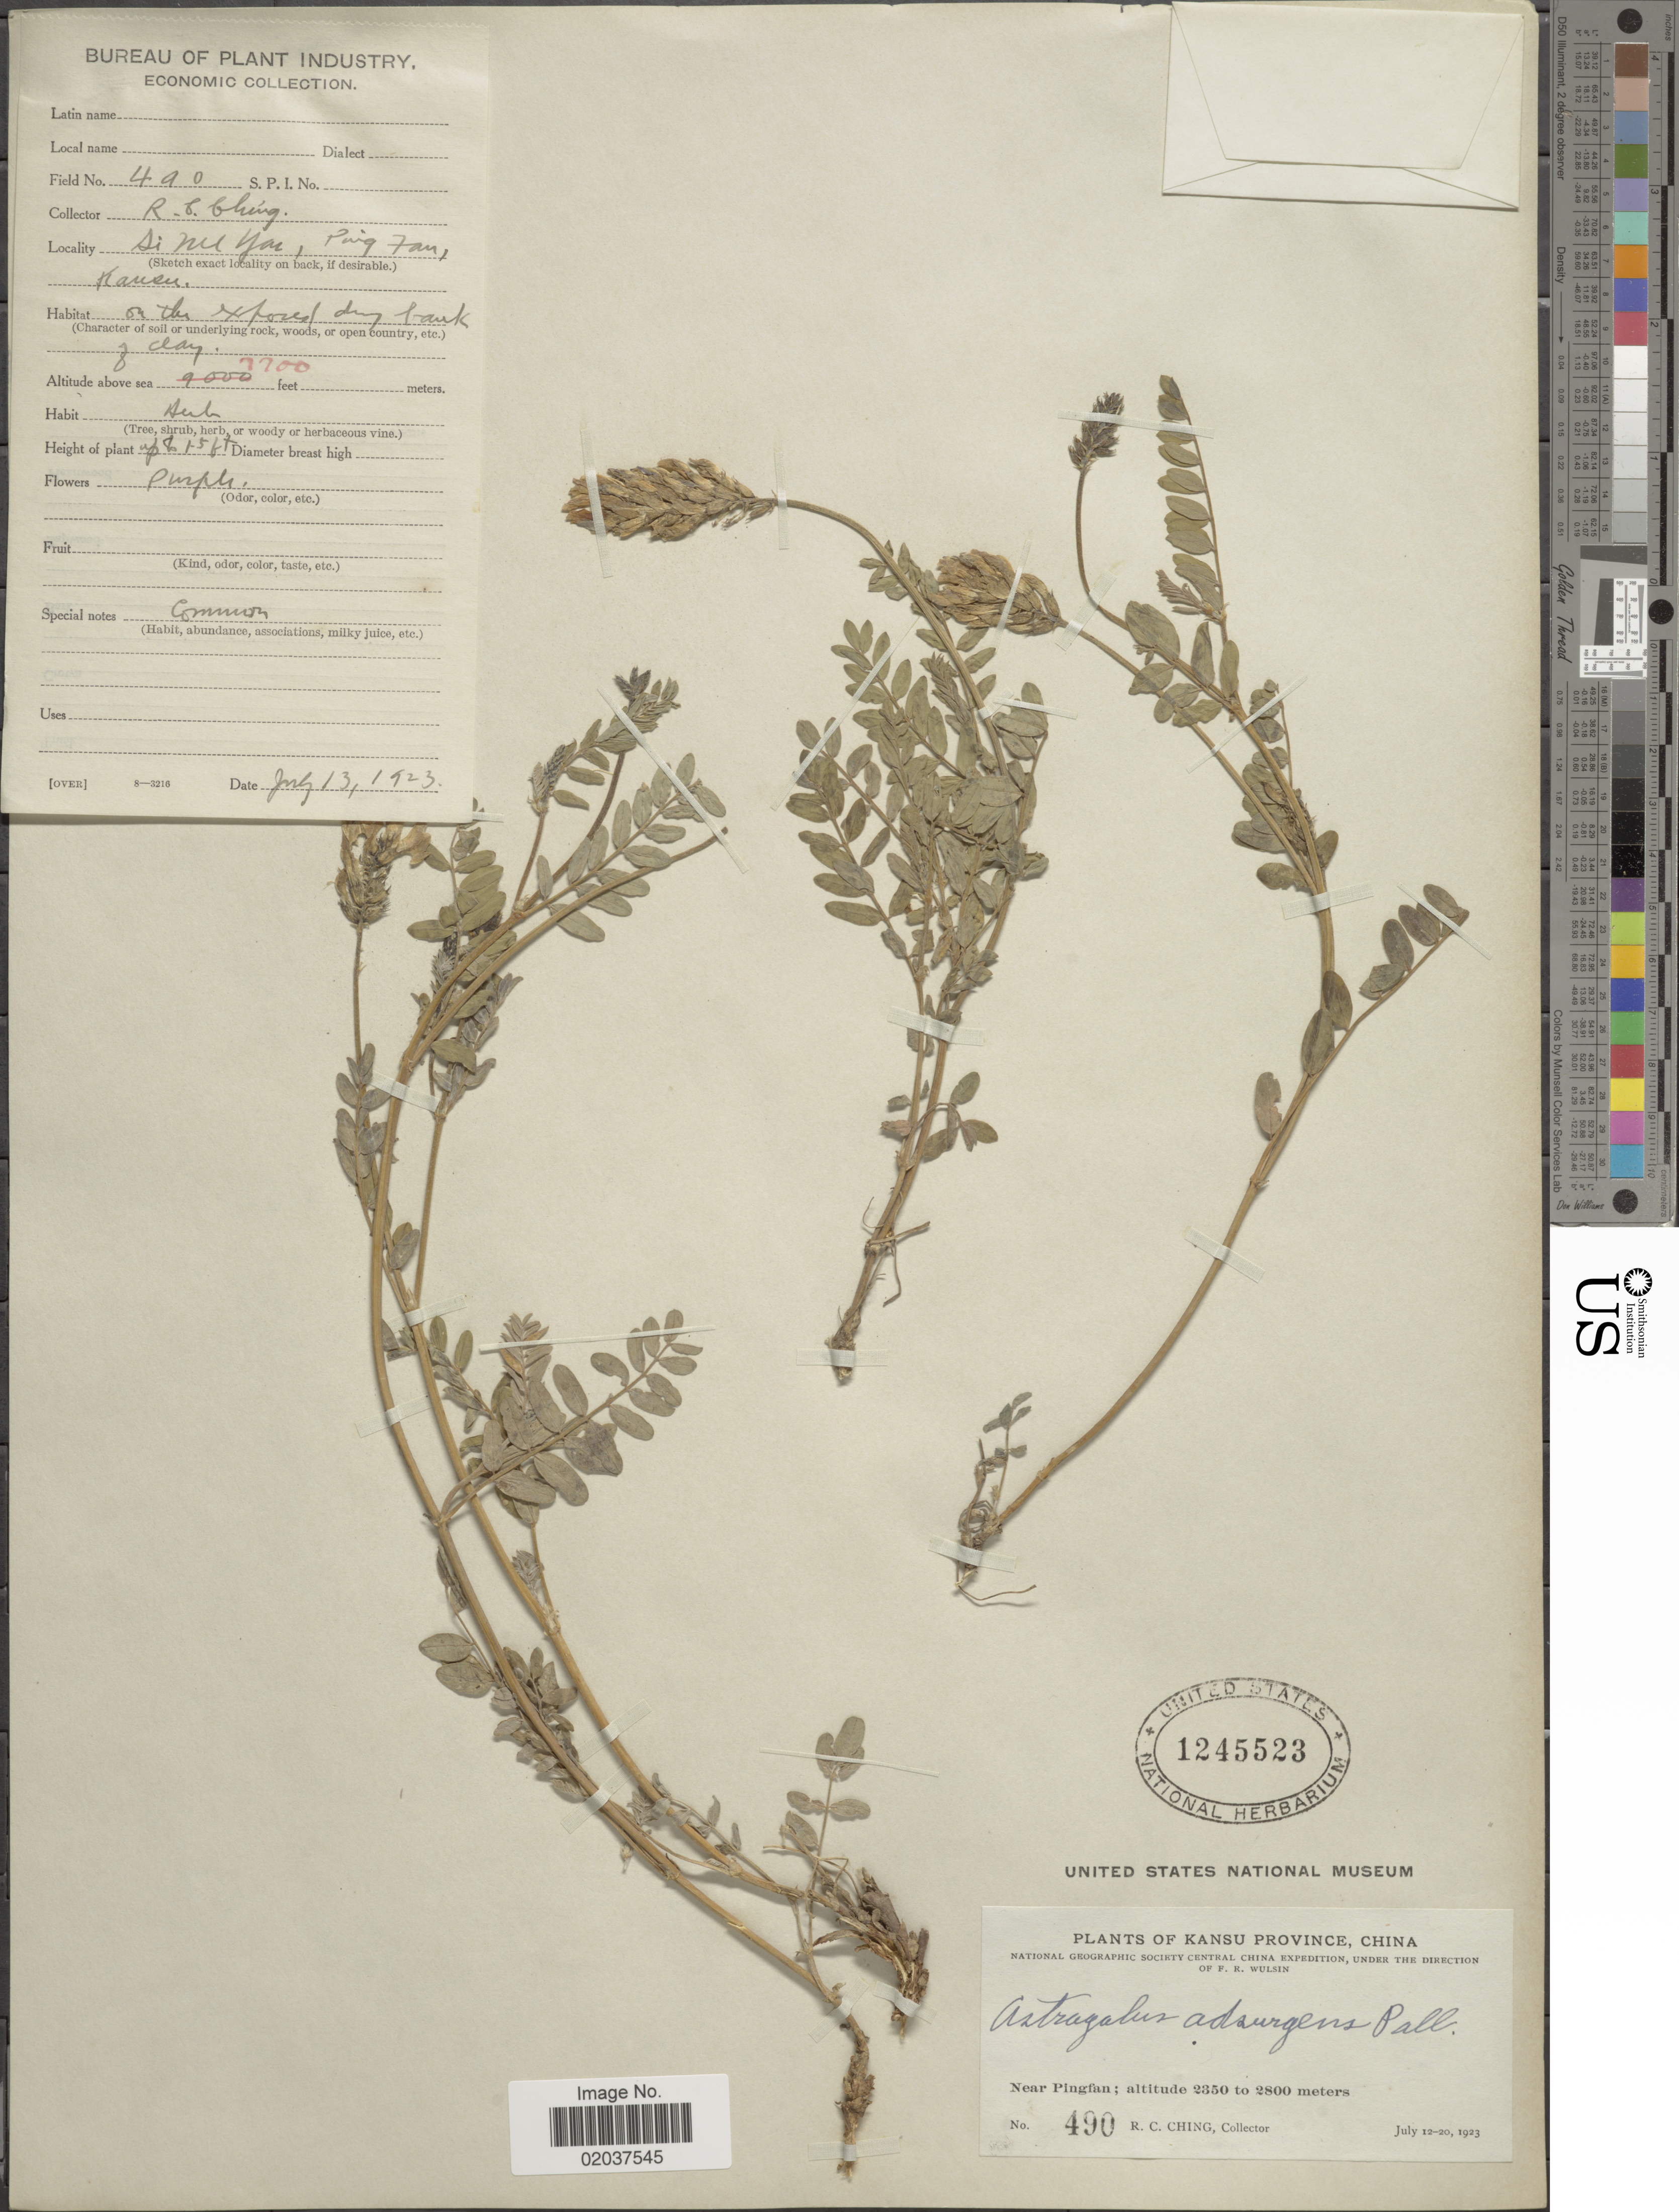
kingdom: Plantae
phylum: Tracheophyta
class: Magnoliopsida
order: Fabales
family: Fabaceae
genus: Astragalus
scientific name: Astragalus adsurgens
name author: Pall.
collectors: R. C. Ching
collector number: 490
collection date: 1923-07-13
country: China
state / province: Gansu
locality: Kansu Province, near Pingfan, Si Nel Yar [interpreted]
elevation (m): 2347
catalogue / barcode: US 1245523